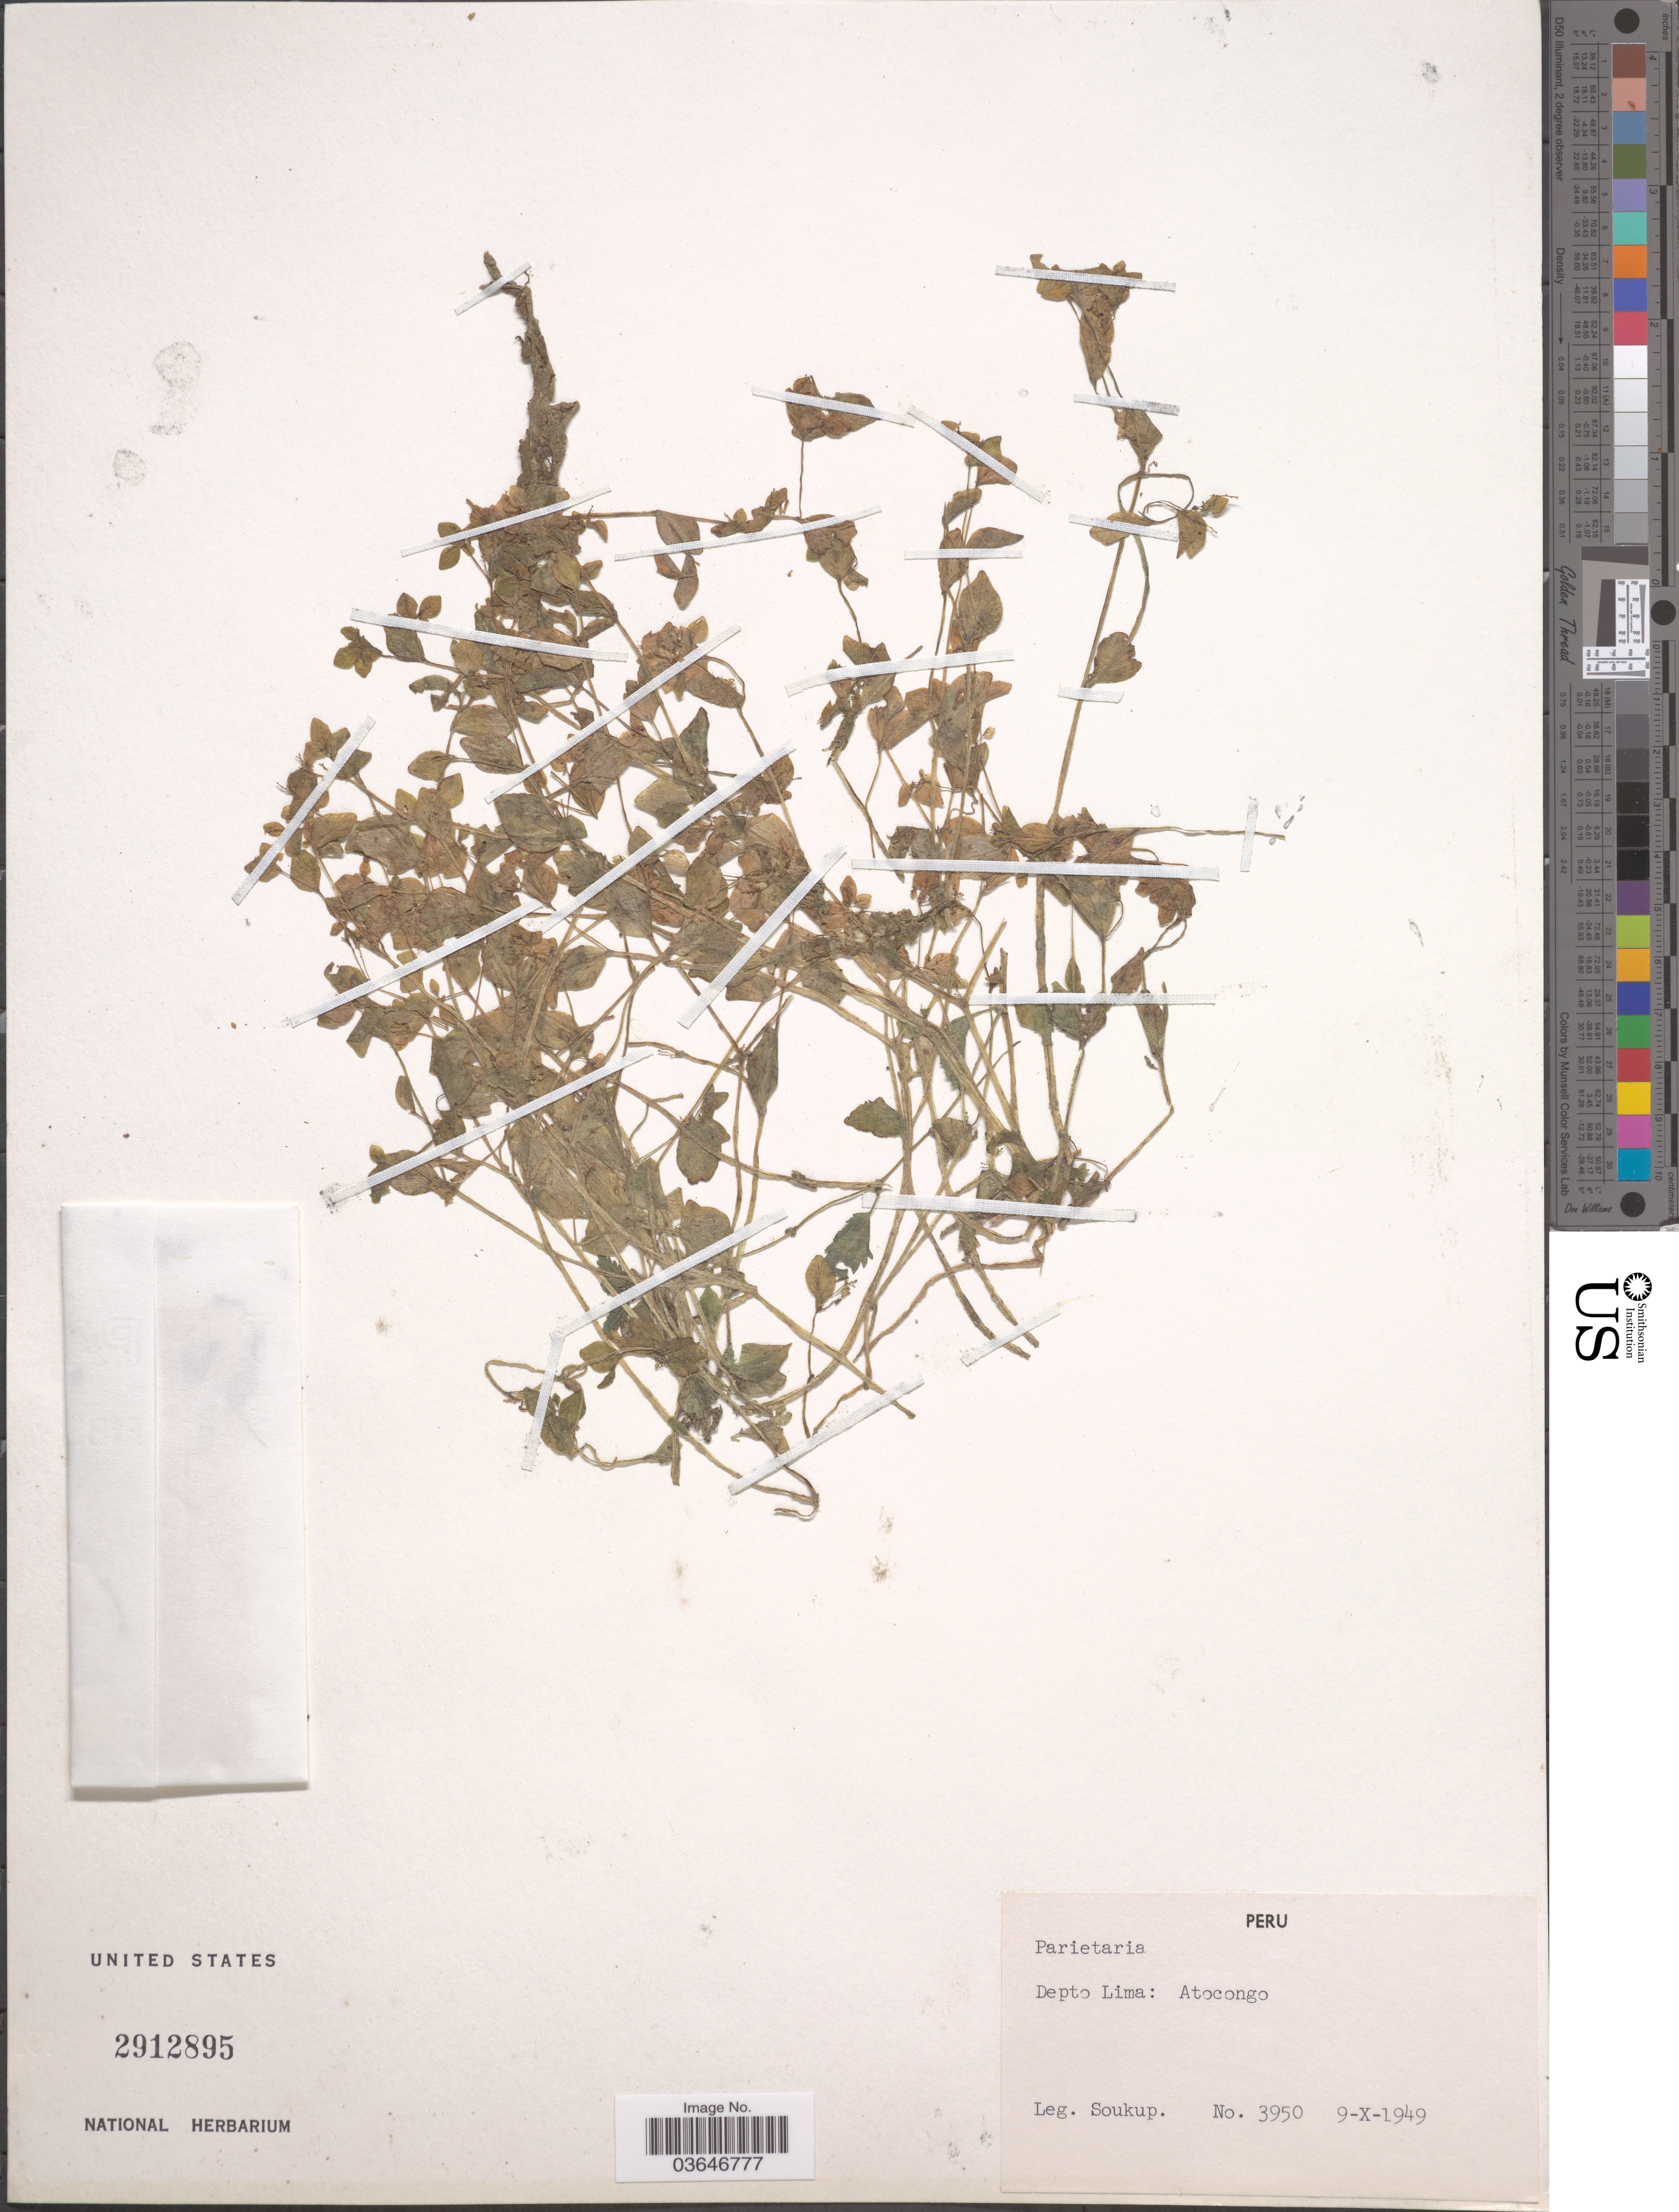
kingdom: Plantae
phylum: Tracheophyta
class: Magnoliopsida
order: Rosales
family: Urticaceae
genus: Parietaria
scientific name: Parietaria debilis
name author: G. Forst.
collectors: -- Soukup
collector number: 3950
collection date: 1949-10-09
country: Peru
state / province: Lima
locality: Depto Lima: Atocongo.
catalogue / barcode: US 2912895